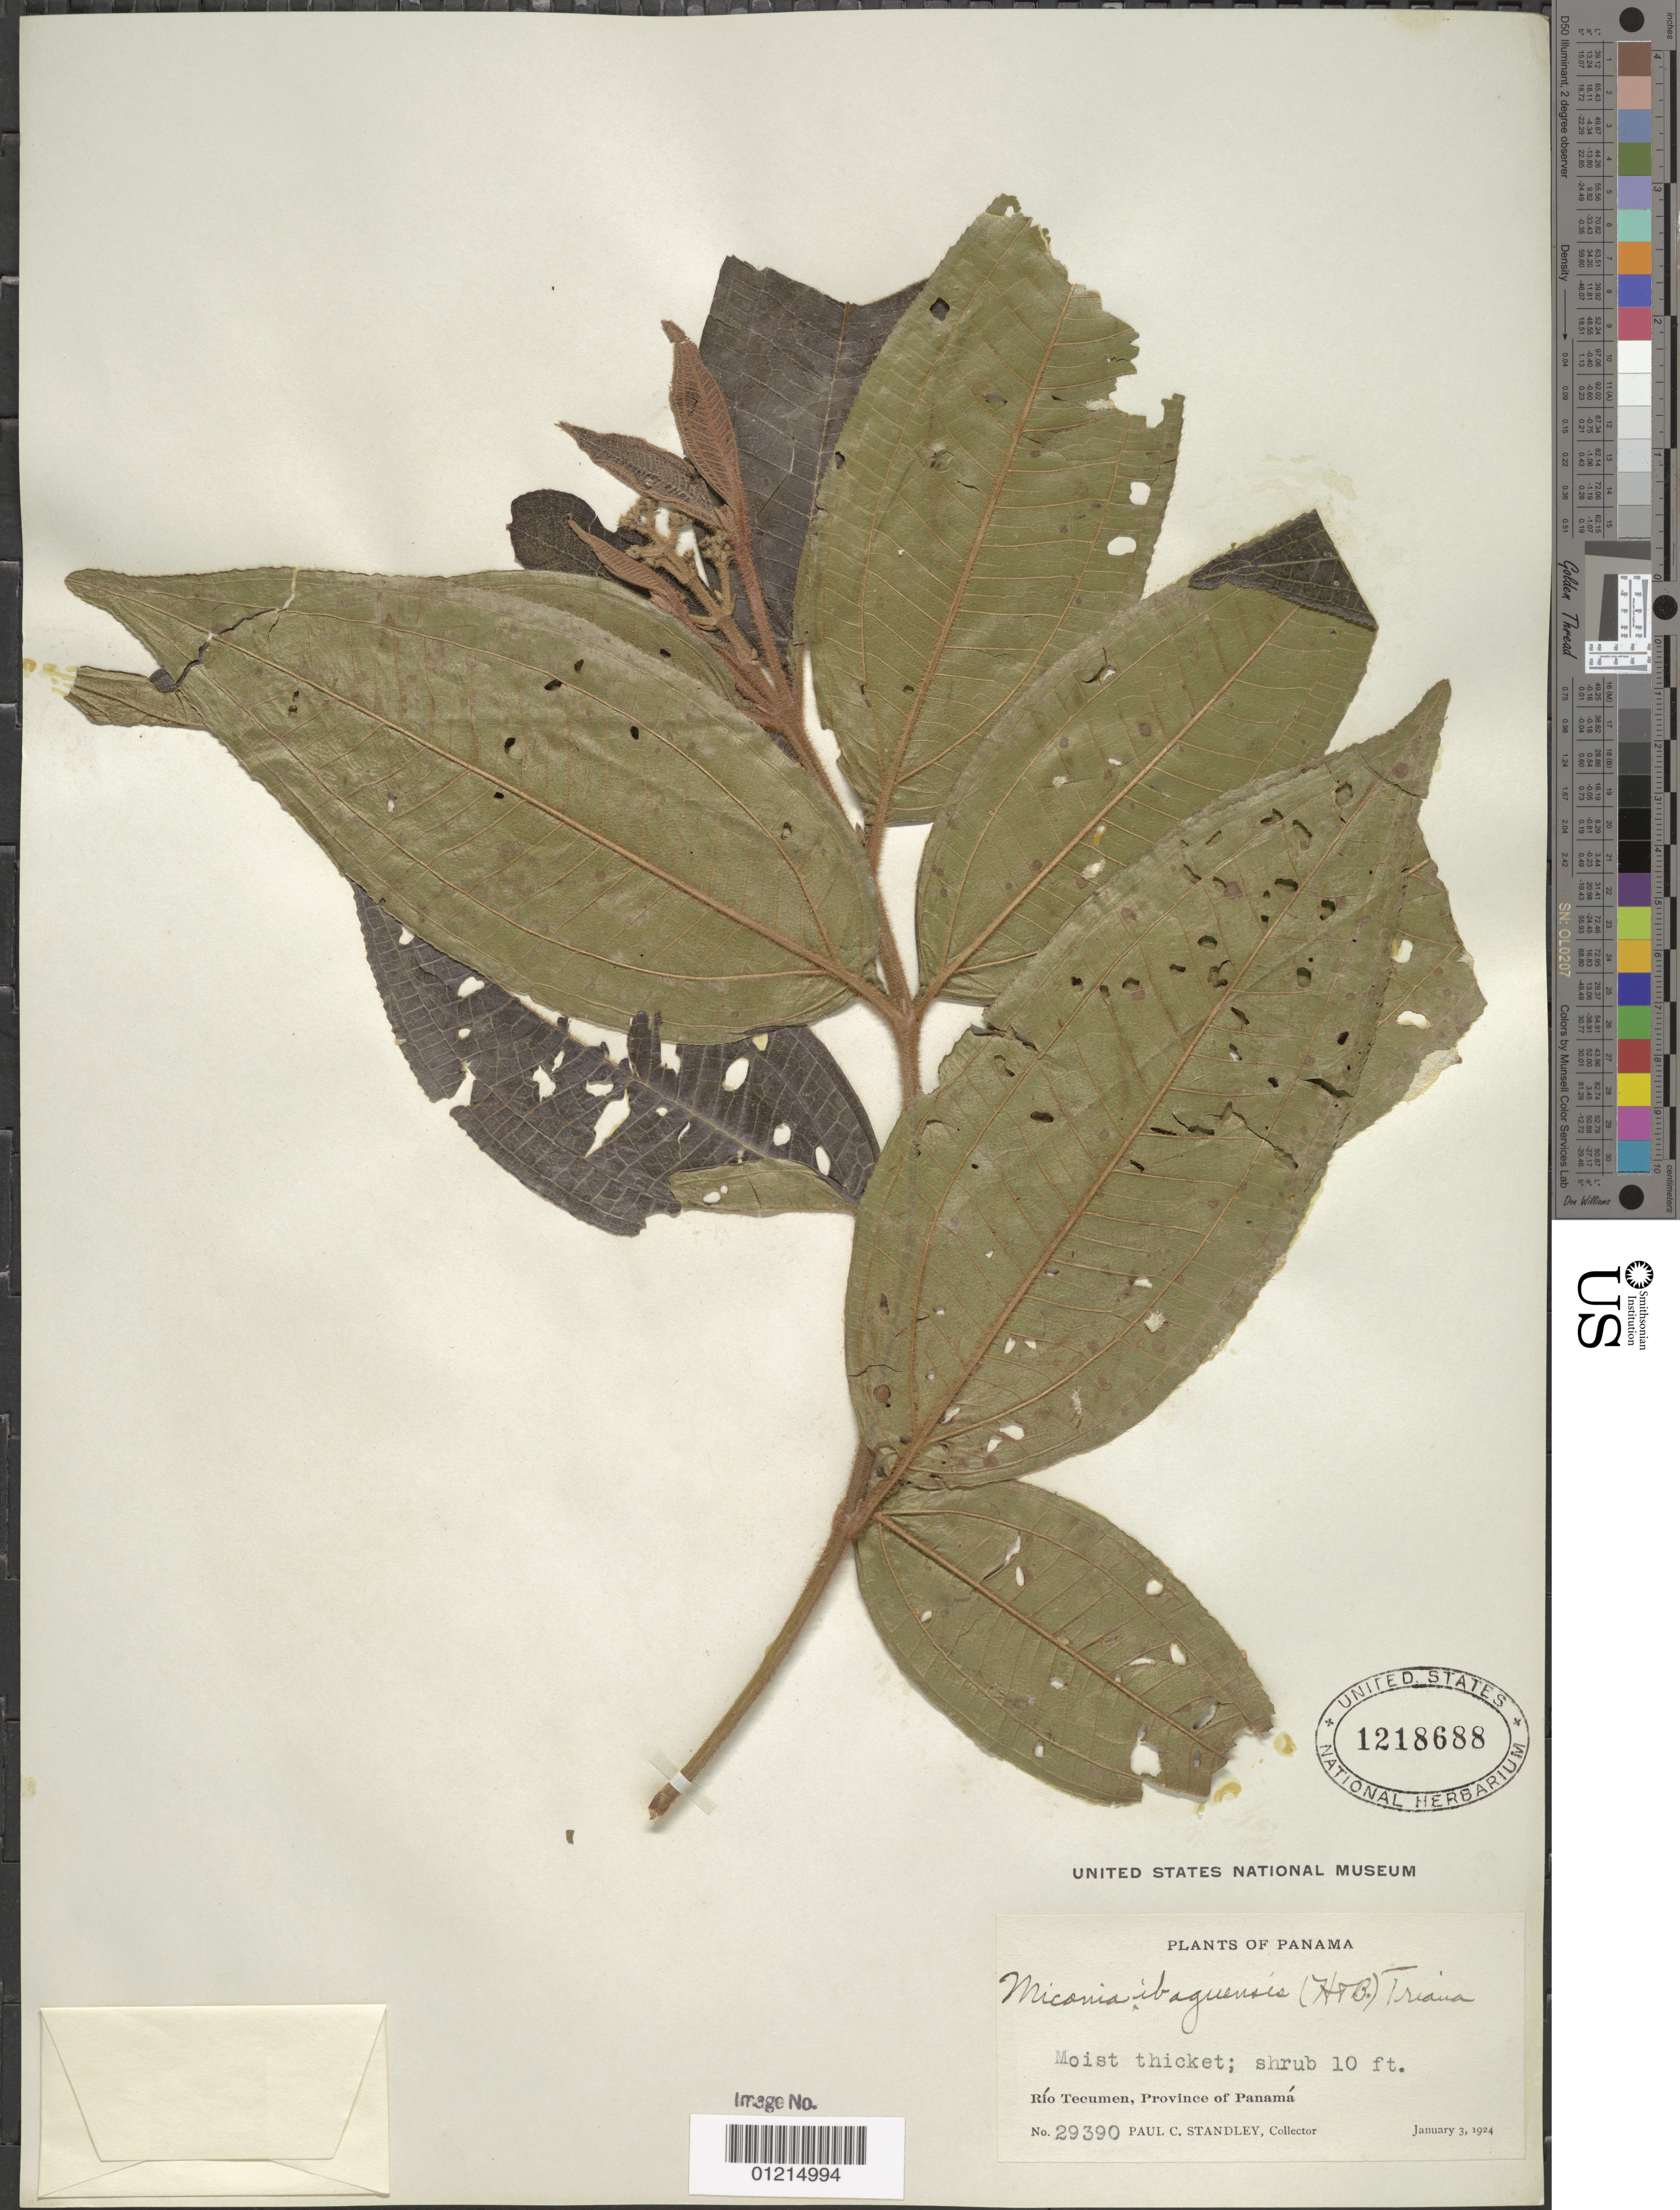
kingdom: Plantae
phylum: Tracheophyta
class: Magnoliopsida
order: Myrtales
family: Melastomataceae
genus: Miconia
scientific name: Miconia ibaguensis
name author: (Bonpl.) Triana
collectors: P. C. Standley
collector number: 29390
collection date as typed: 03 Jan 1924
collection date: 1924-01-03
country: Panama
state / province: Panamá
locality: Rio Tecumen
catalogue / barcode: US 1218688